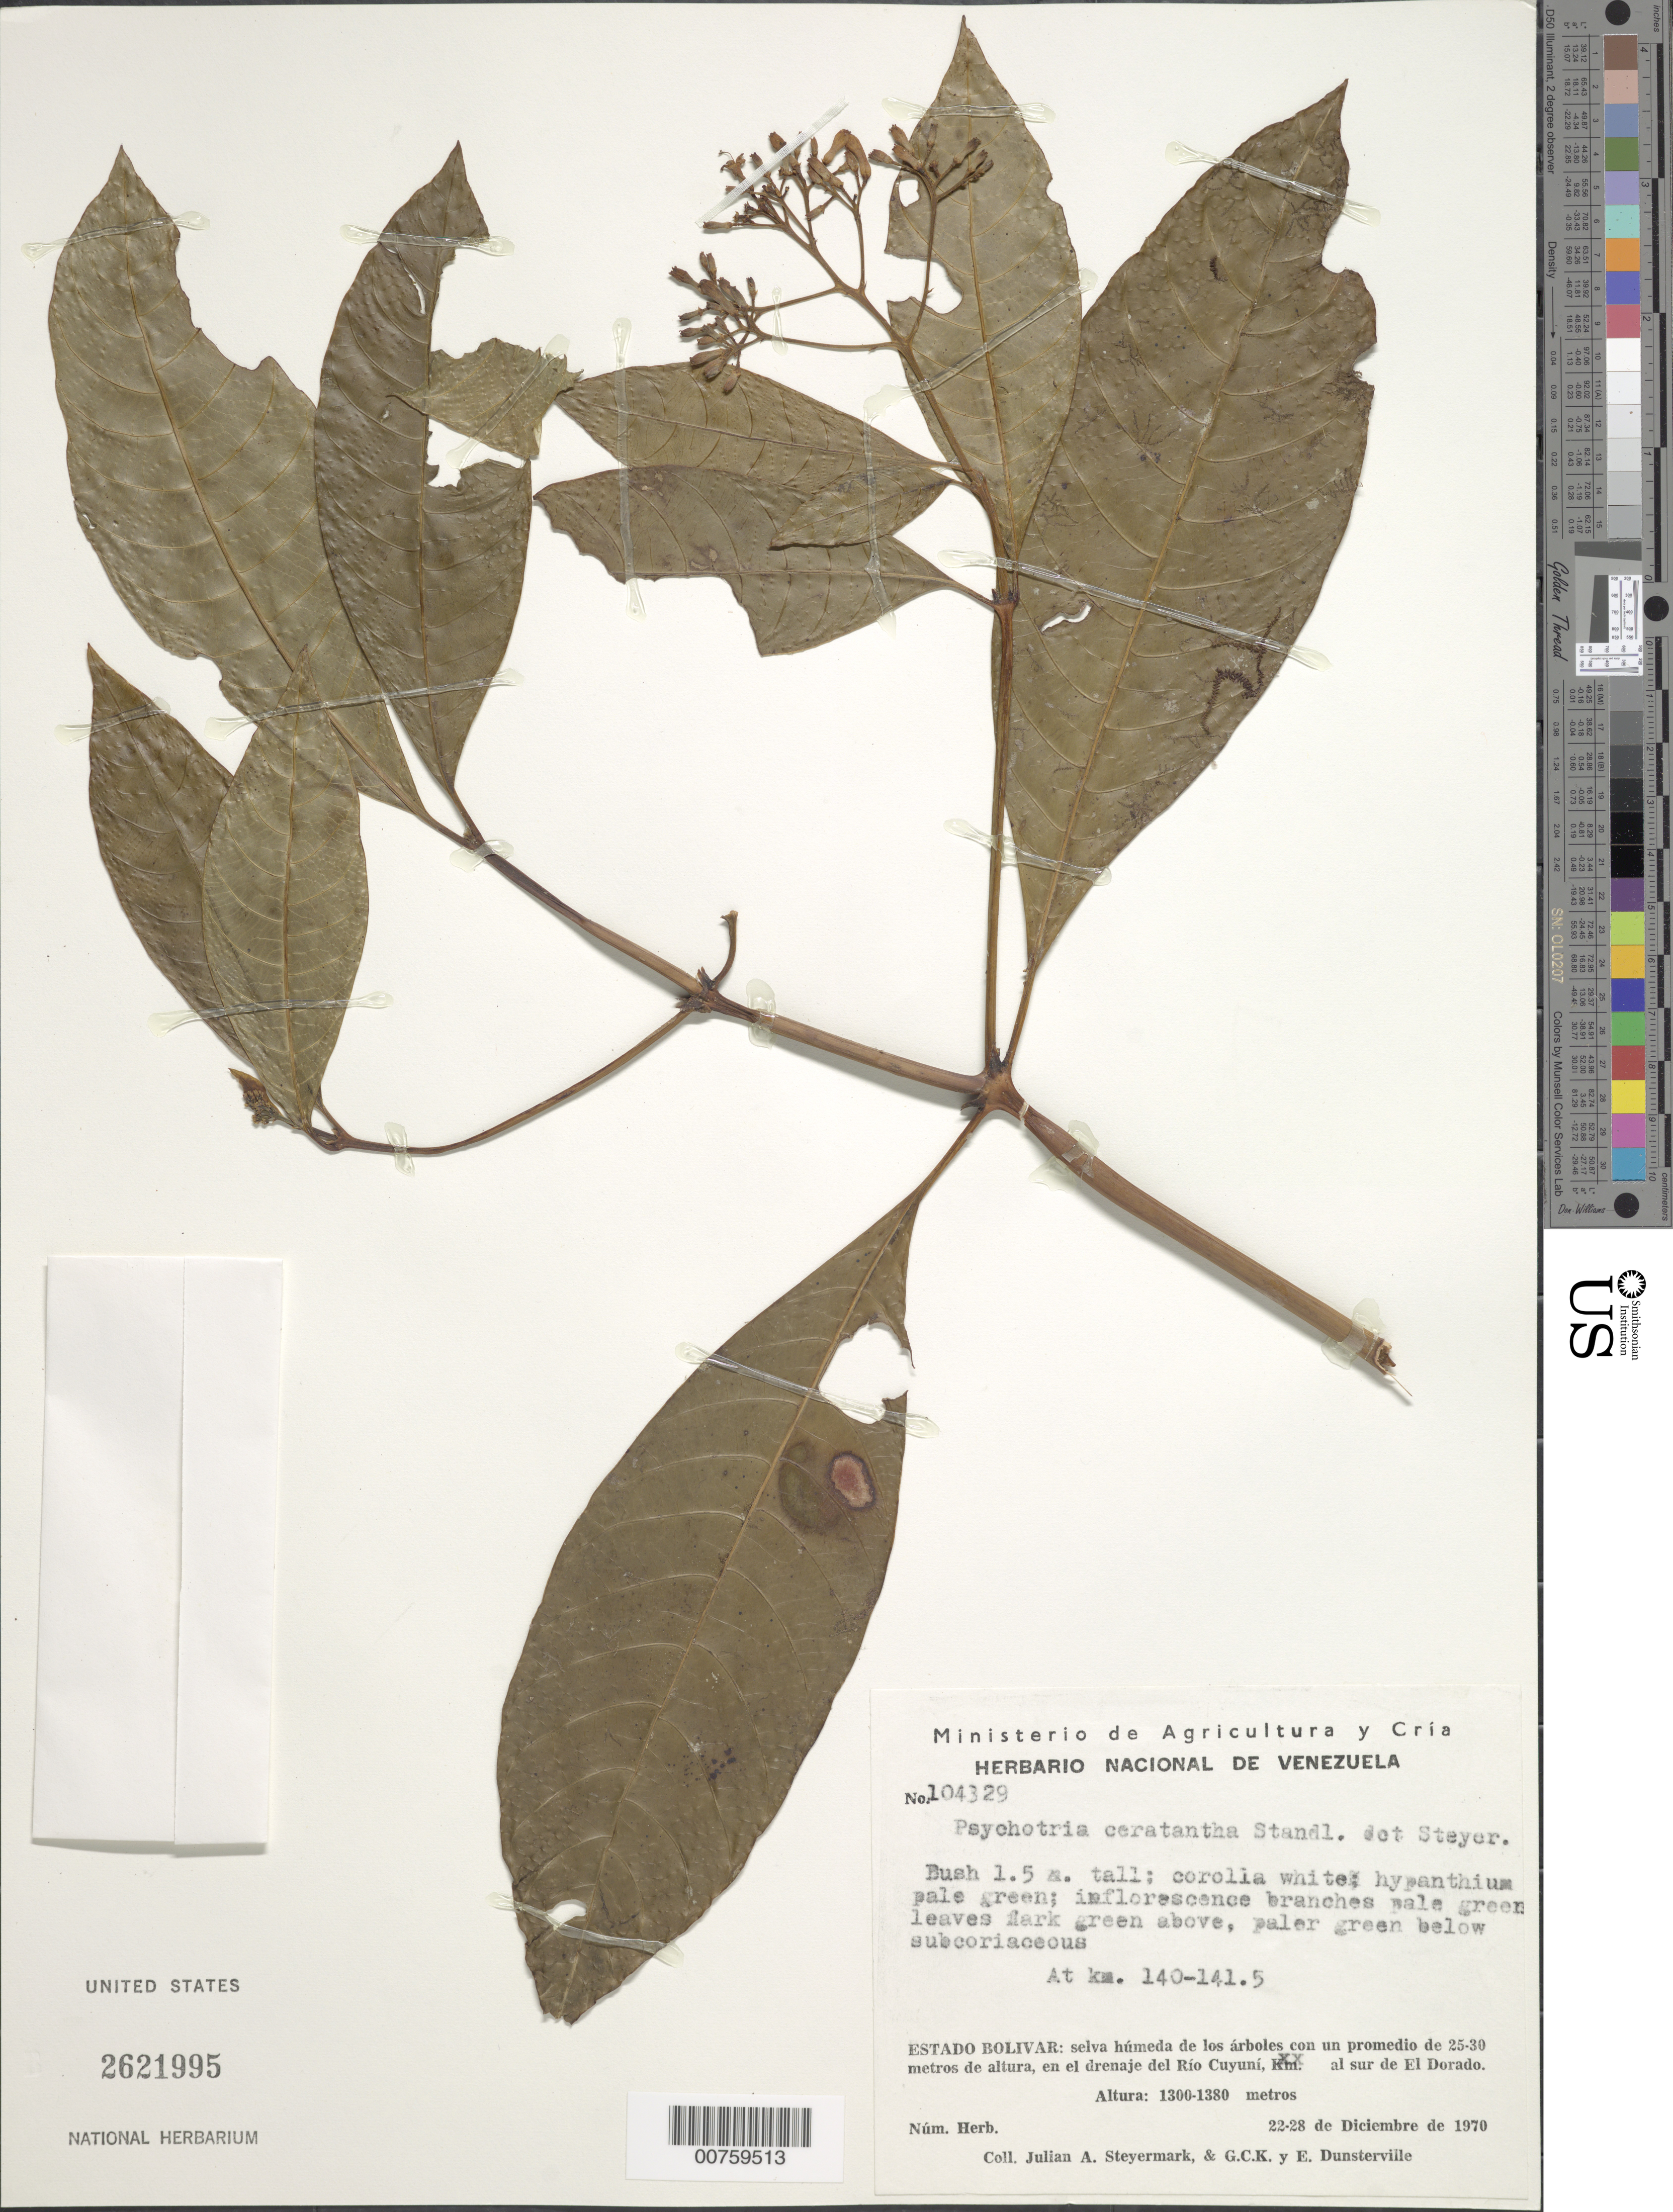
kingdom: Plantae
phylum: Tracheophyta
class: Magnoliopsida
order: Gentianales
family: Rubiaceae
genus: Psychotria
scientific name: Psychotria ceratantha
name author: Standl.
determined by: Steyermark, Julian A., (VEN)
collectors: J. Steyermark, G. C. K. Dunsterville & E. Dunsterville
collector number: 104329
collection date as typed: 22-Dec-70 to 28-Dec-70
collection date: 1970-12-22/1970-12-28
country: Venezuela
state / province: Bolívar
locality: Río Cuyuni, S of El Dorado, km 140-141.5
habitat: Selva húmeda de los arboles con un promedio de 25-30m de alt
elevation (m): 1300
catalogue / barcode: US 2621995